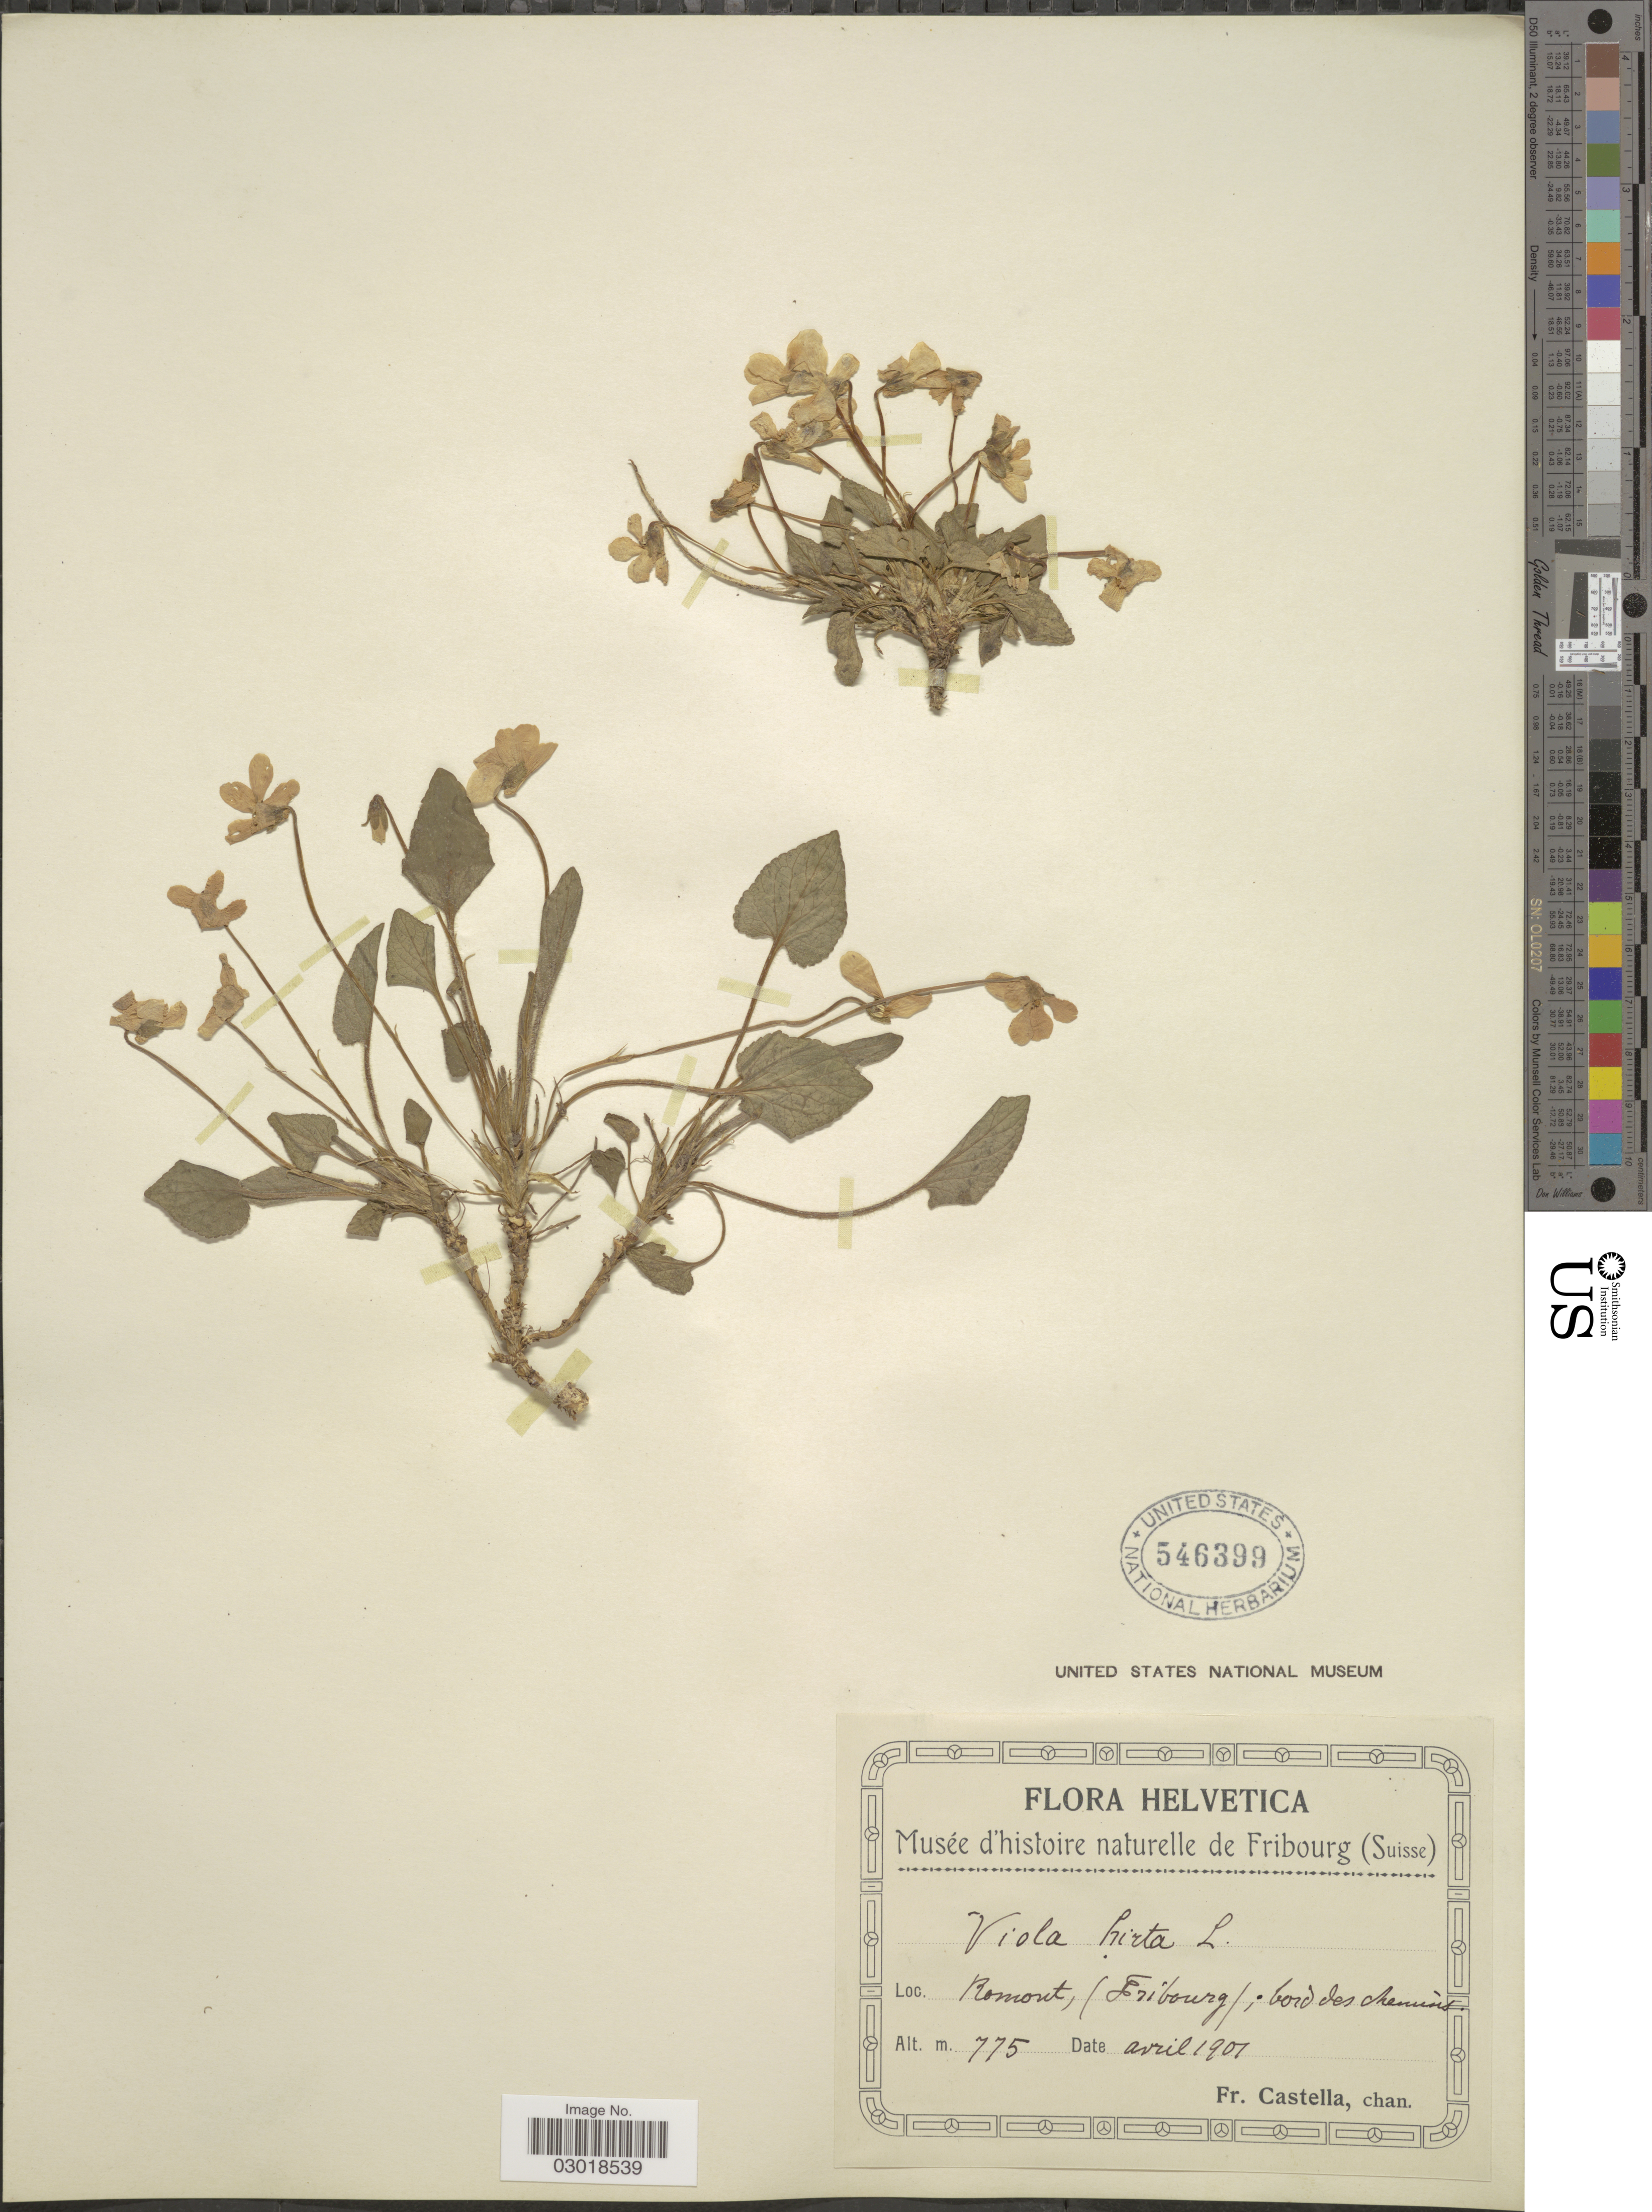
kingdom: Plantae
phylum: Tracheophyta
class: Magnoliopsida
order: Malpighiales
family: Violaceae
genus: Viola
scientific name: Viola hirta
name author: L.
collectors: Fr. Castella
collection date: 1901-04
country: Switzerland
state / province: Fribourg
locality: Helvetica. Romont.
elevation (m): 775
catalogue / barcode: US 546399